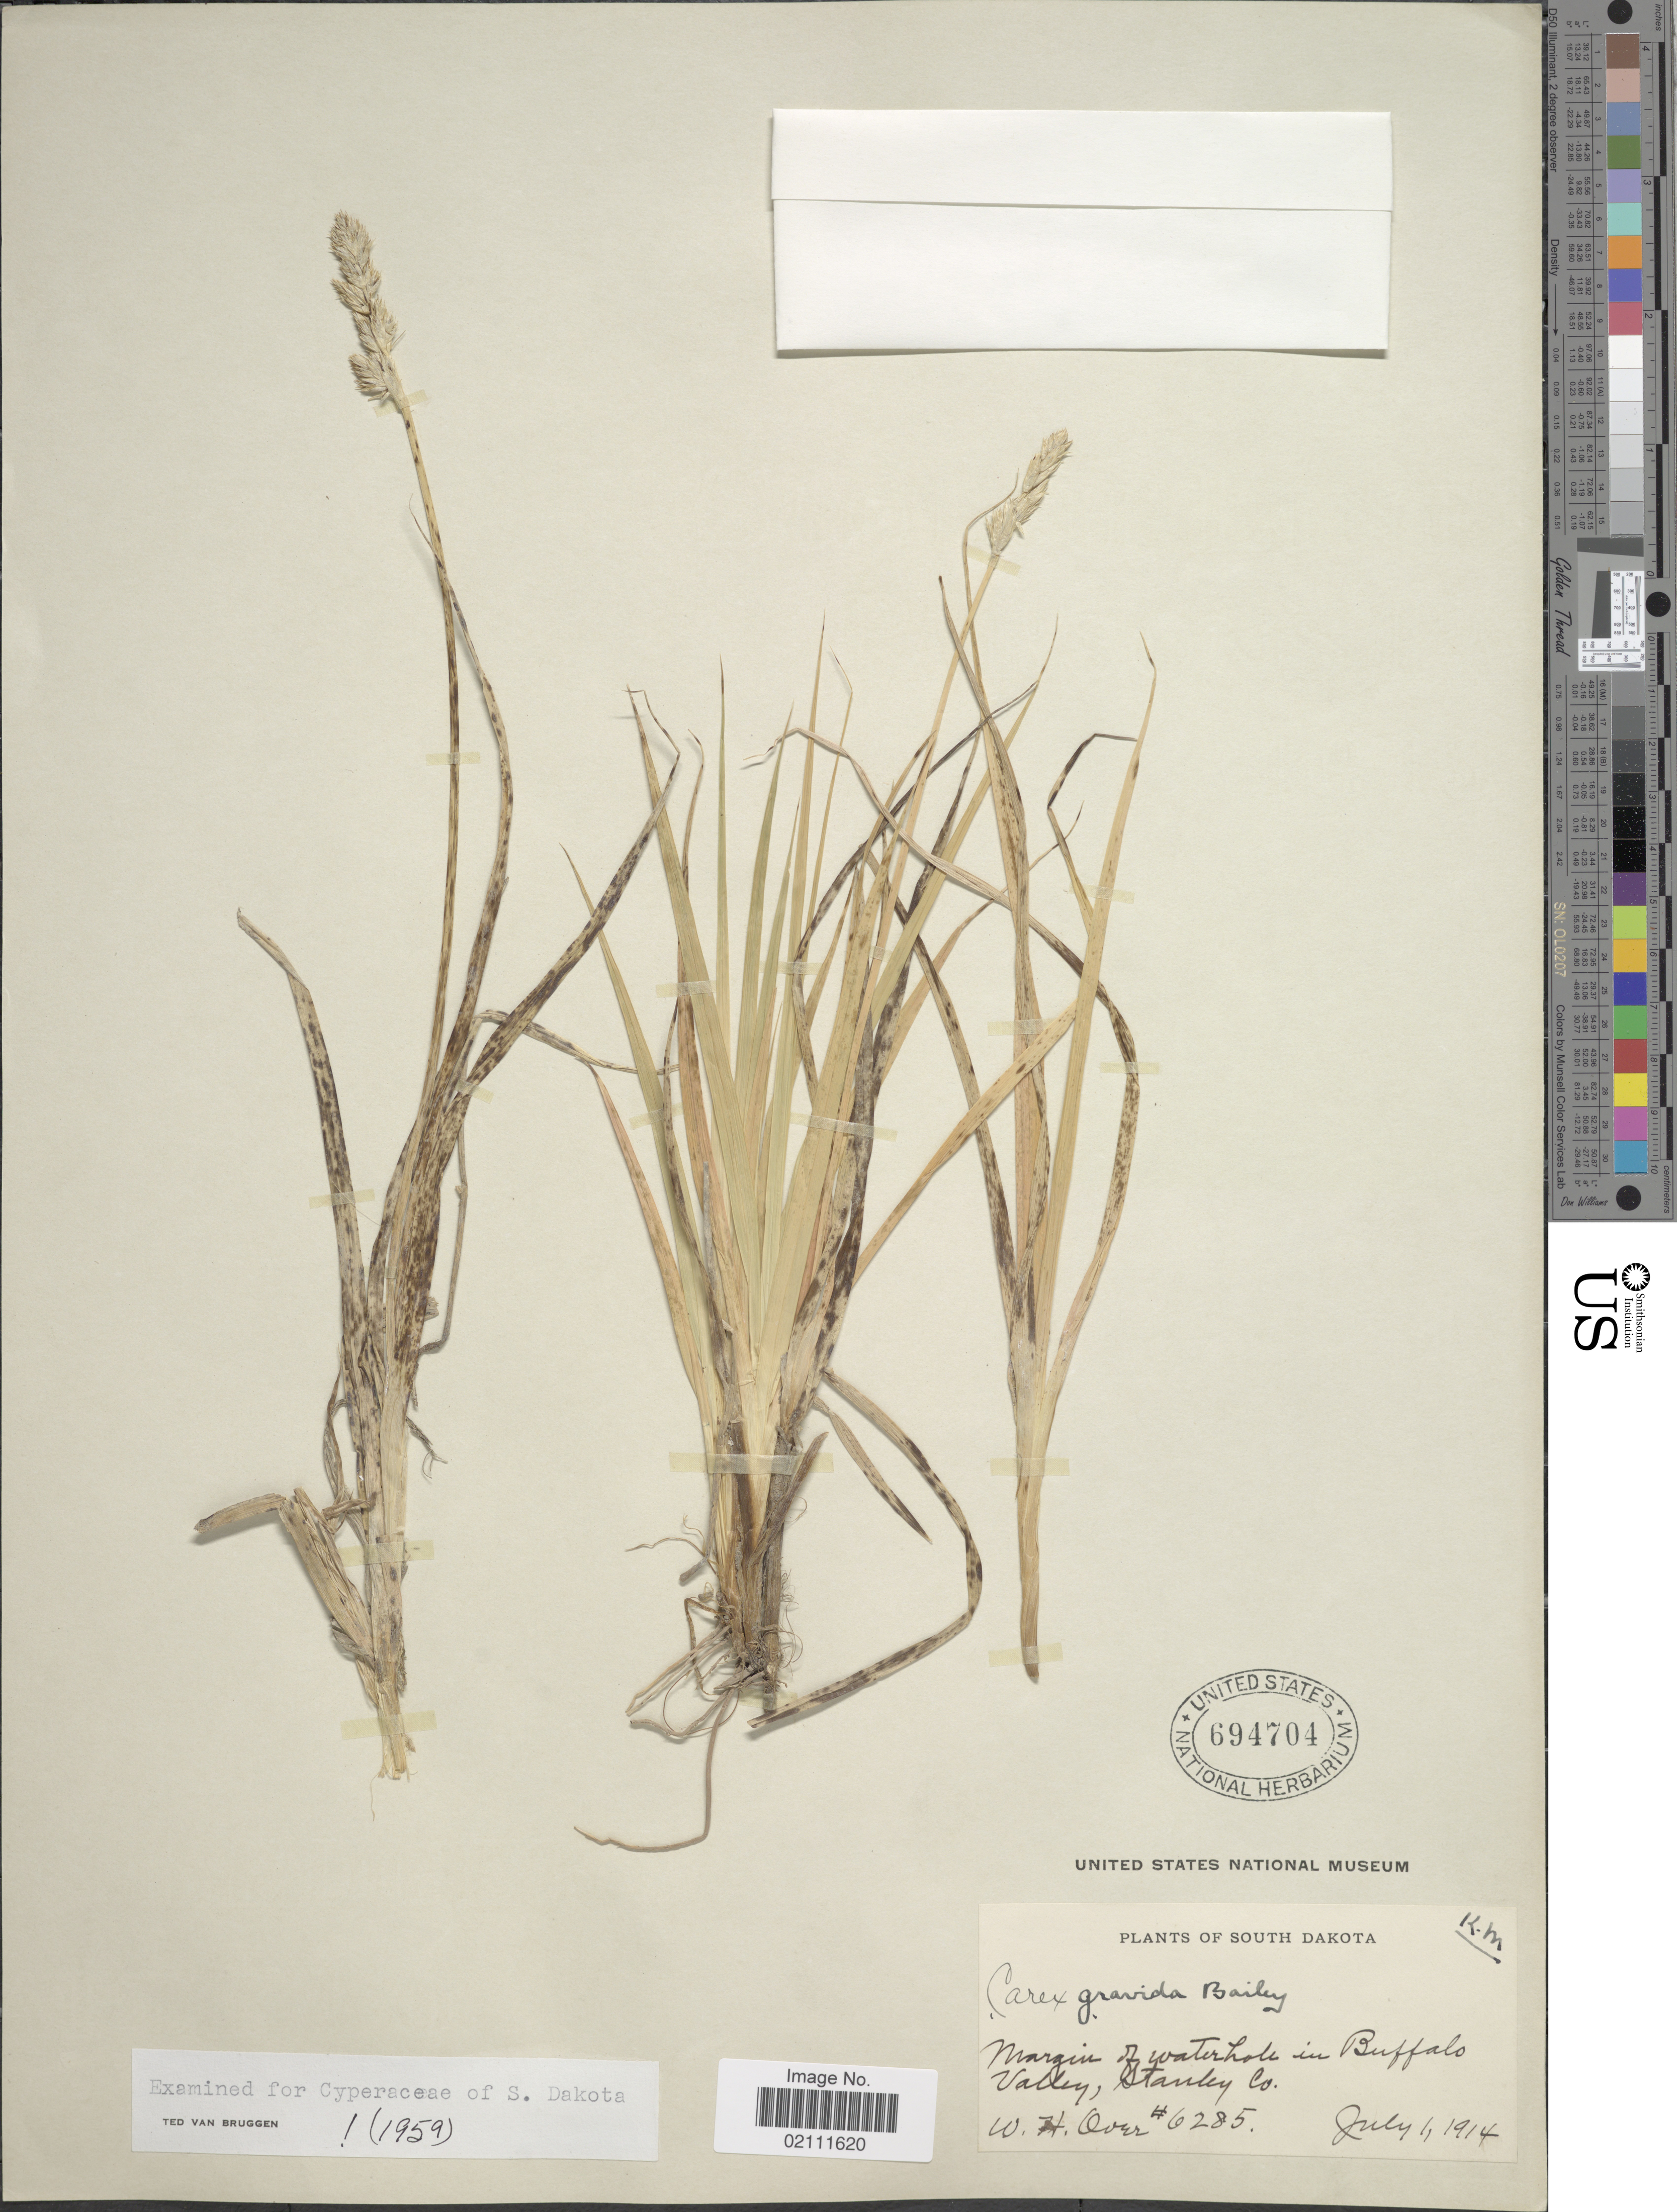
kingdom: Plantae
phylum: Tracheophyta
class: Liliopsida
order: Poales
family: Cyperaceae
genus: Carex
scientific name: Carex gravida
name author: L.H. Bailey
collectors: W. Over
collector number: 6285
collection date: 1914-07-01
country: United States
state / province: South Dakota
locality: Margin of waterhole in Buffalo Valley, Stanley Co.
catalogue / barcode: US 694704